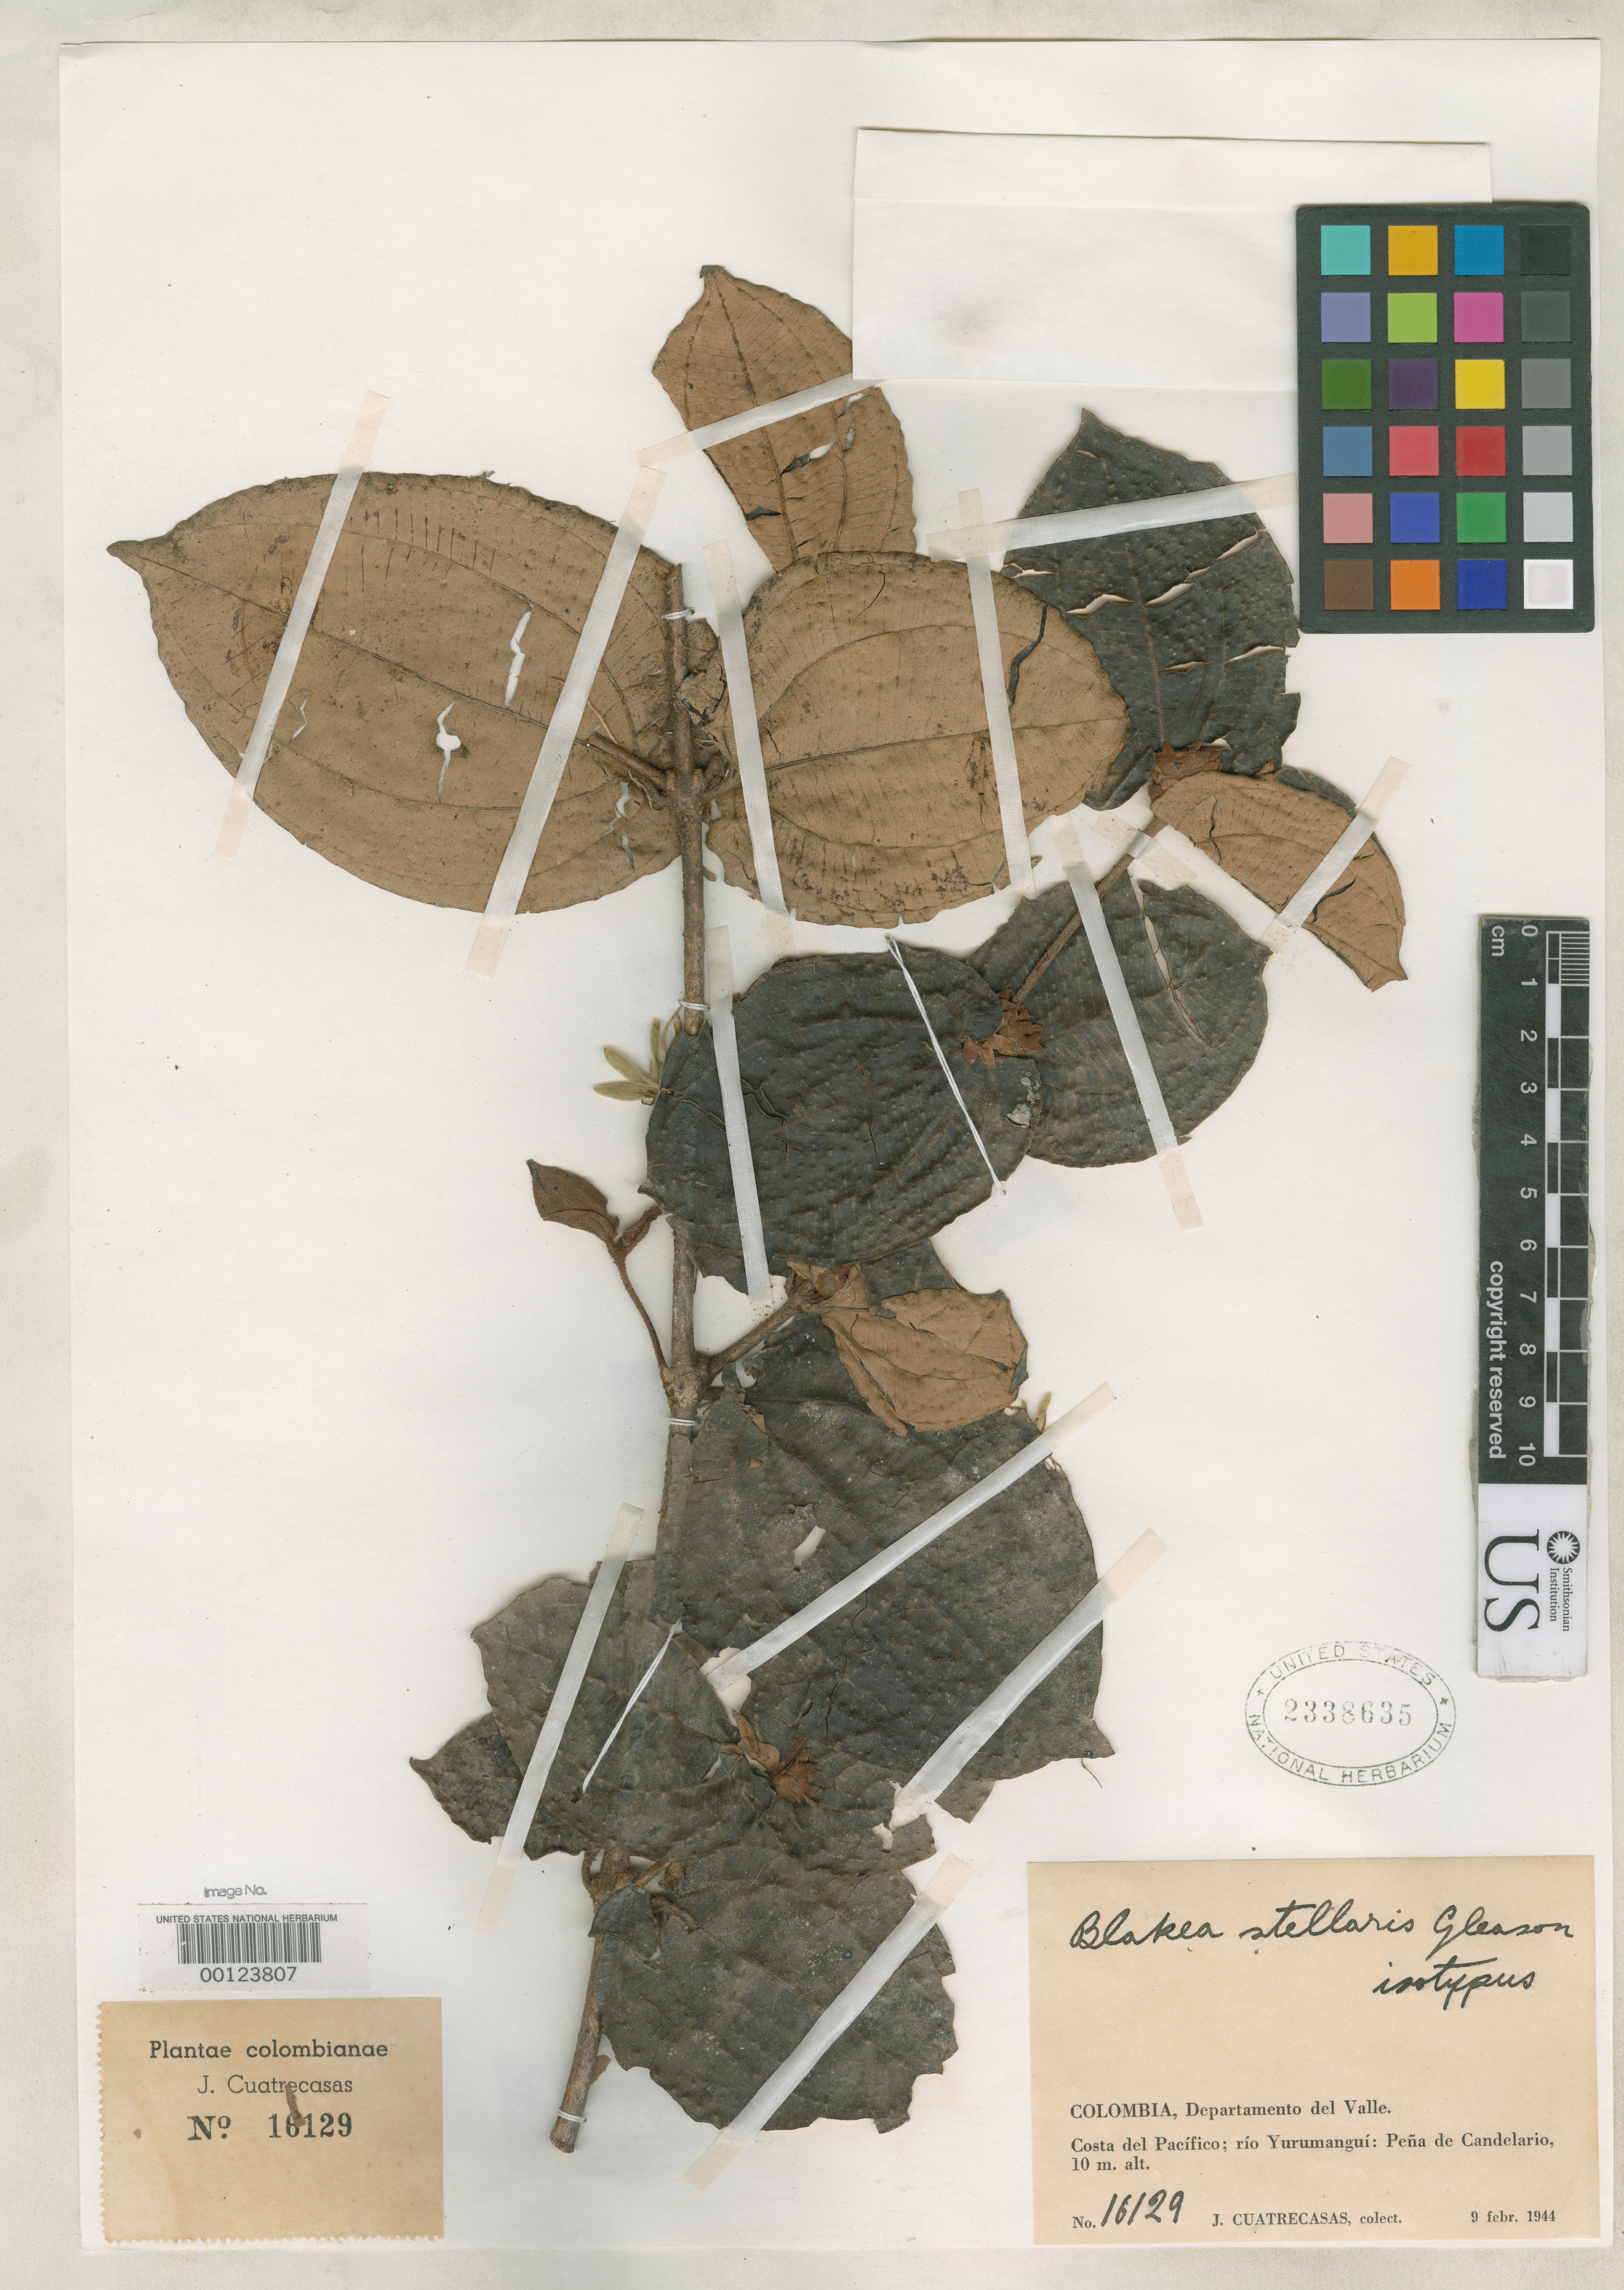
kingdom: Plantae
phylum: Tracheophyta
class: Magnoliopsida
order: Myrtales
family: Melastomataceae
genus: Blakea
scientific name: Blakea stellaris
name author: Gleason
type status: Isotype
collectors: J. Cuatrecasas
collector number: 16129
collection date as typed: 09 Feb 1944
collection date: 1944-02-09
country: Colombia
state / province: Valle del Cauca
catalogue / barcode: US 2338635